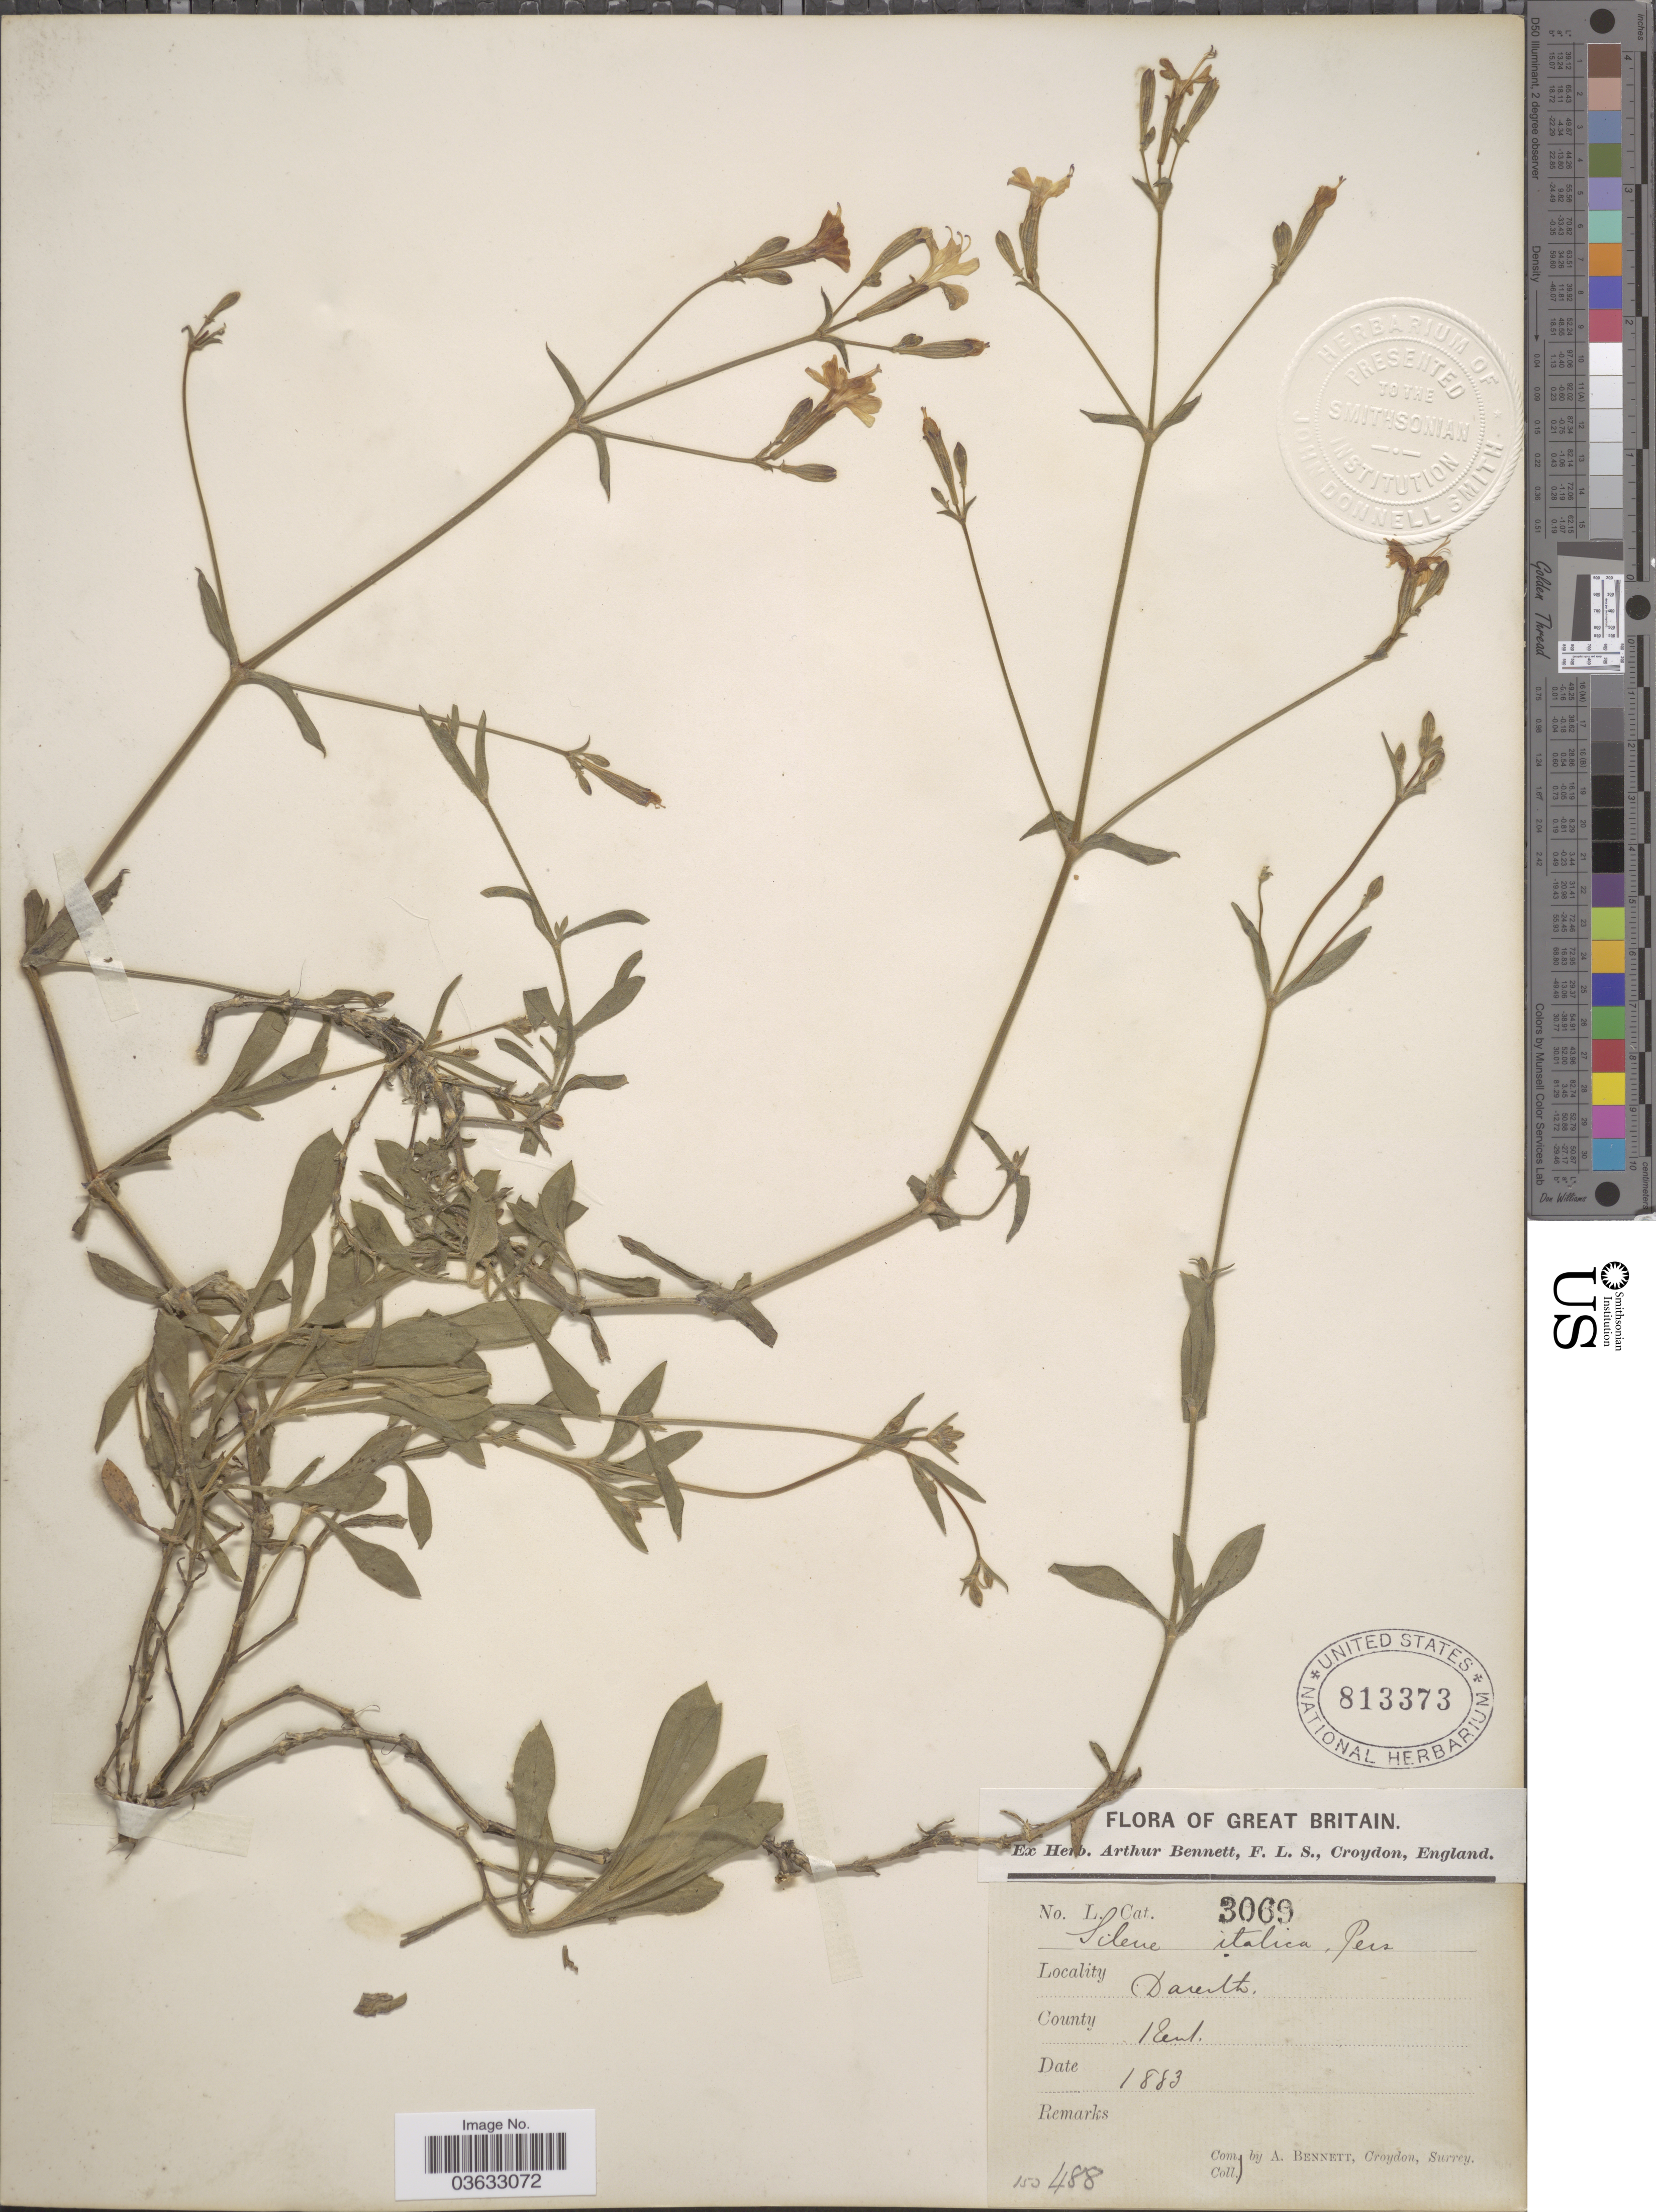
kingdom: Plantae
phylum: Tracheophyta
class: Magnoliopsida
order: Caryophyllales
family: Caryophyllaceae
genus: Silene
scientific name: Silene italica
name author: (L.) Pers.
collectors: A. Bennett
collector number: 150/488*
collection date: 1883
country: United Kingdom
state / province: England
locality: Great Britain. Darenth, County Kent.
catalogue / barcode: US 813373